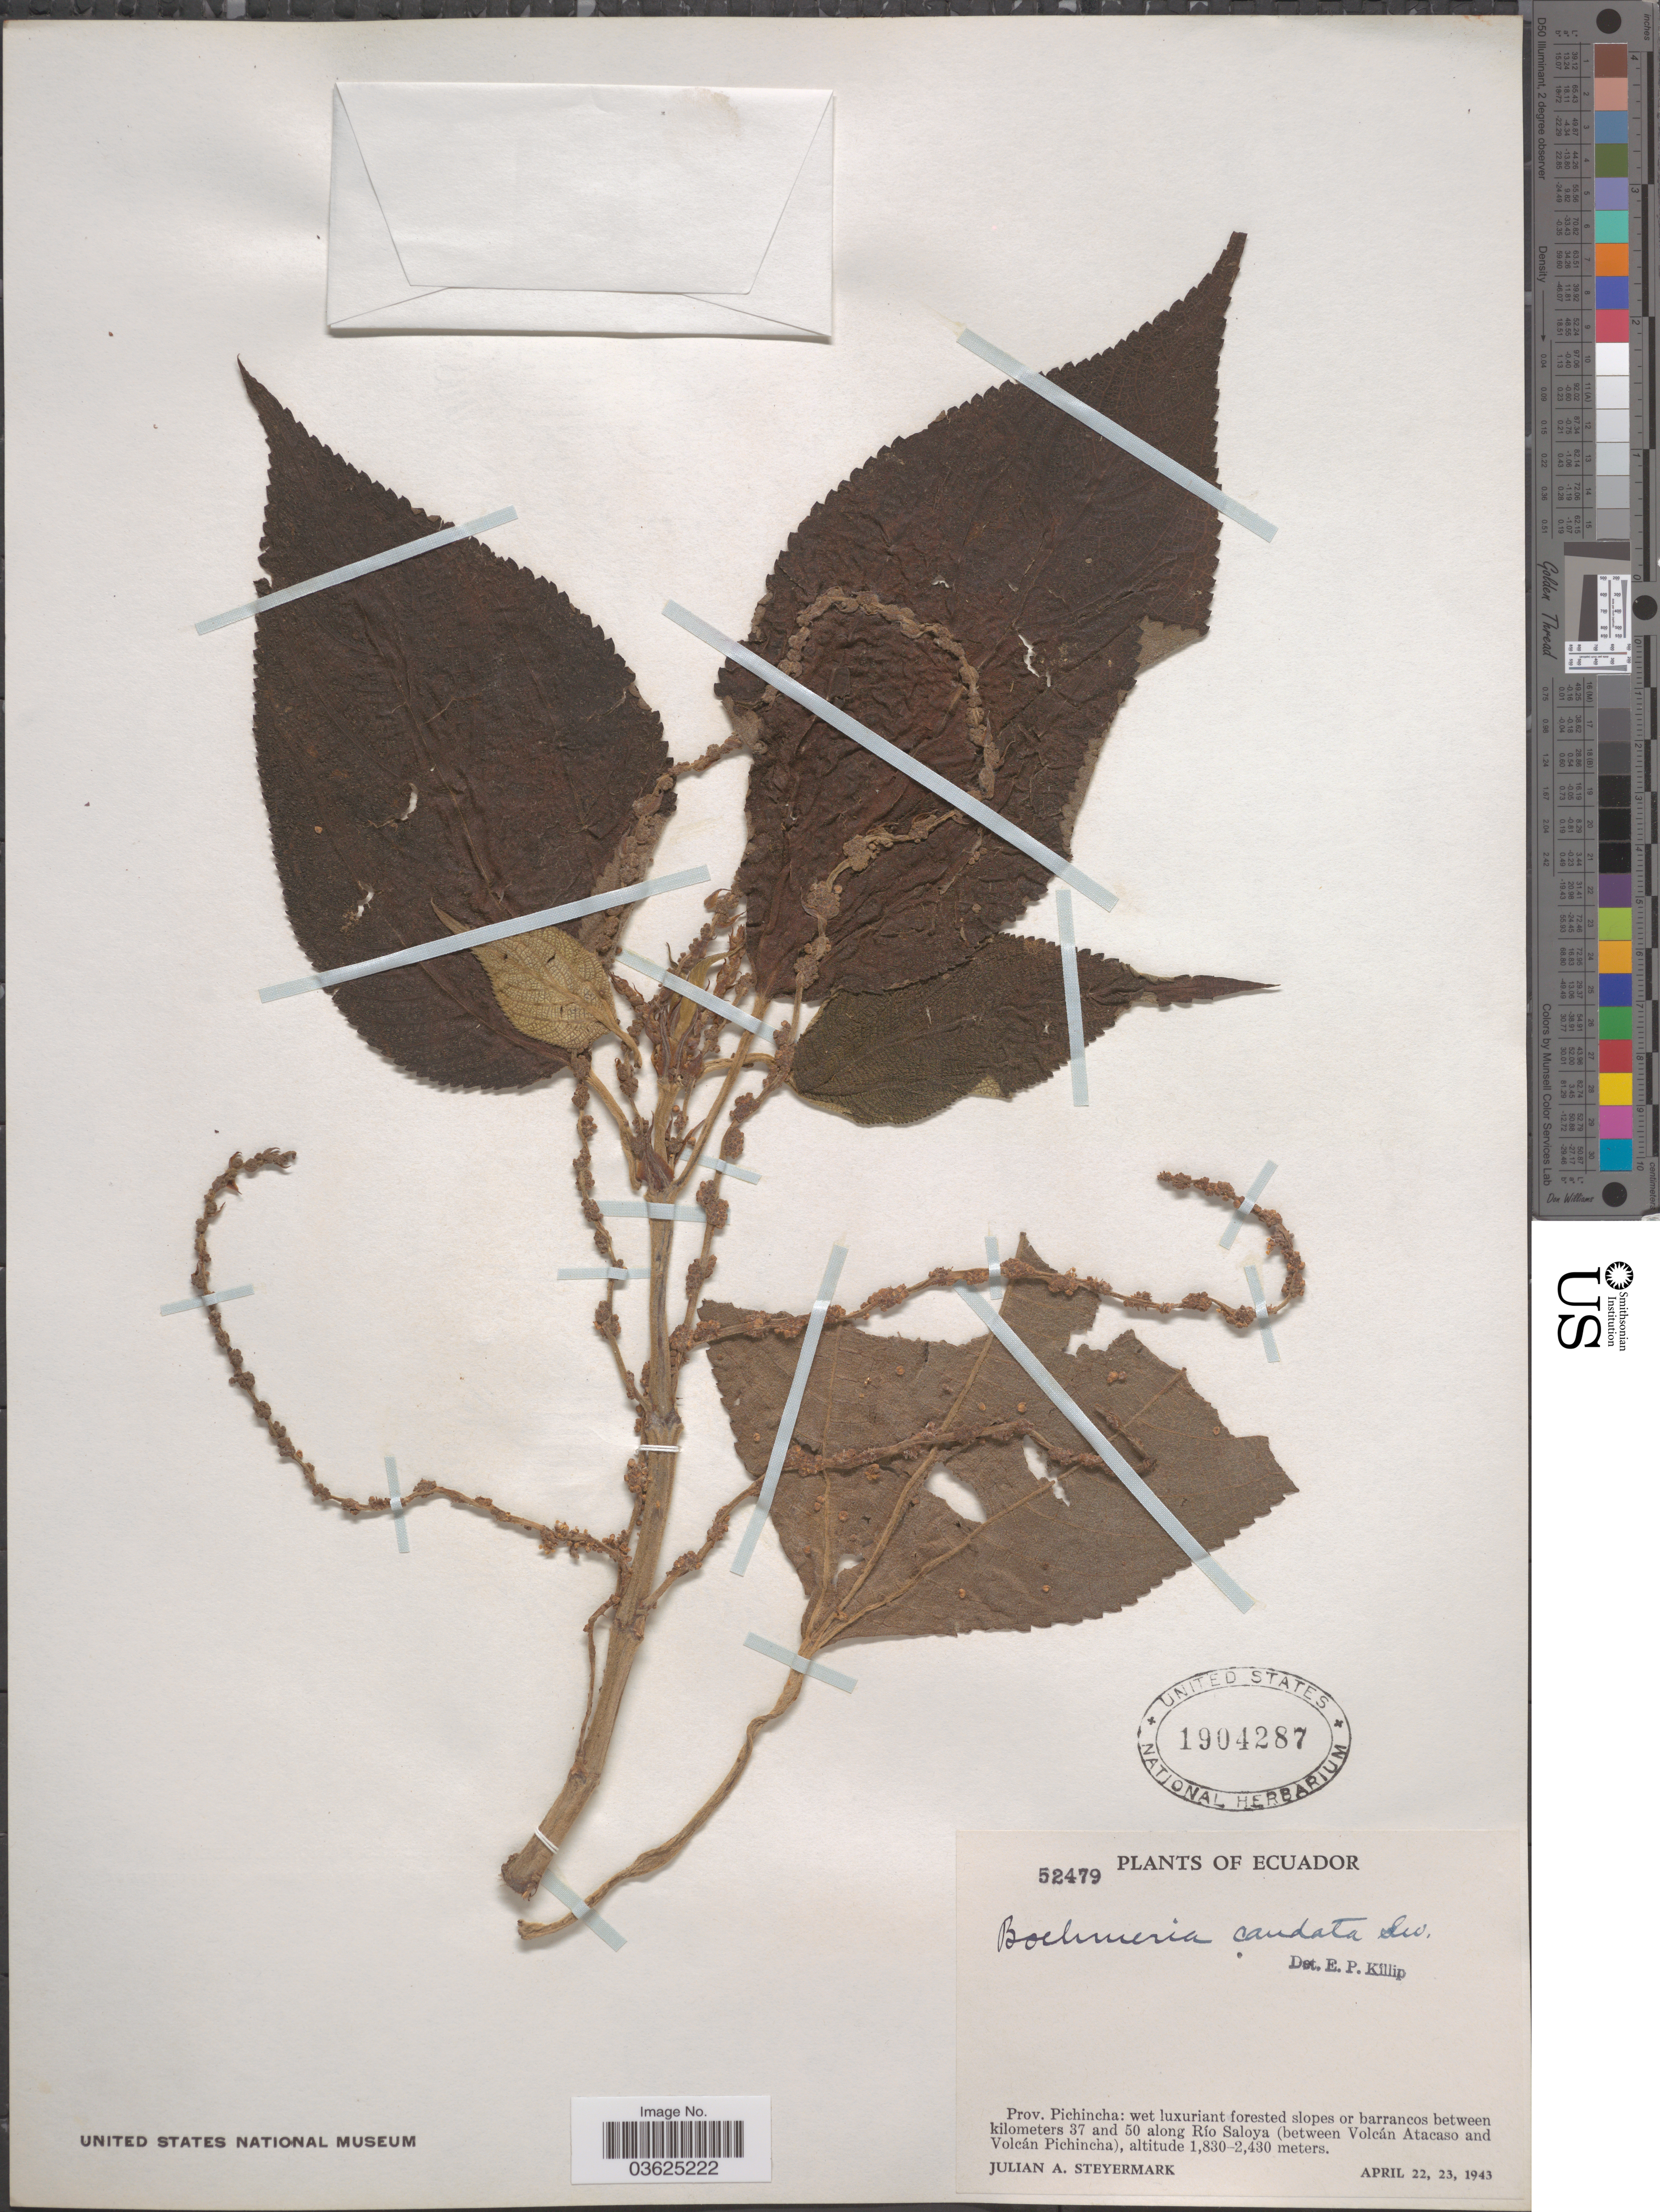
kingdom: Plantae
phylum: Tracheophyta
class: Magnoliopsida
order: Rosales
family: Urticaceae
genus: Boehmeria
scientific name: Boehmeria caudata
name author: Sw.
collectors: J. Steyermark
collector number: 52479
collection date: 1943-04-22/1943-04-23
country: Ecuador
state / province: Pichincha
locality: Between kilometers 37 and 50 along Río Saloya (between Volcán Atacaso and Volcán Pichincha).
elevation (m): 1830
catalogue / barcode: US 1904287